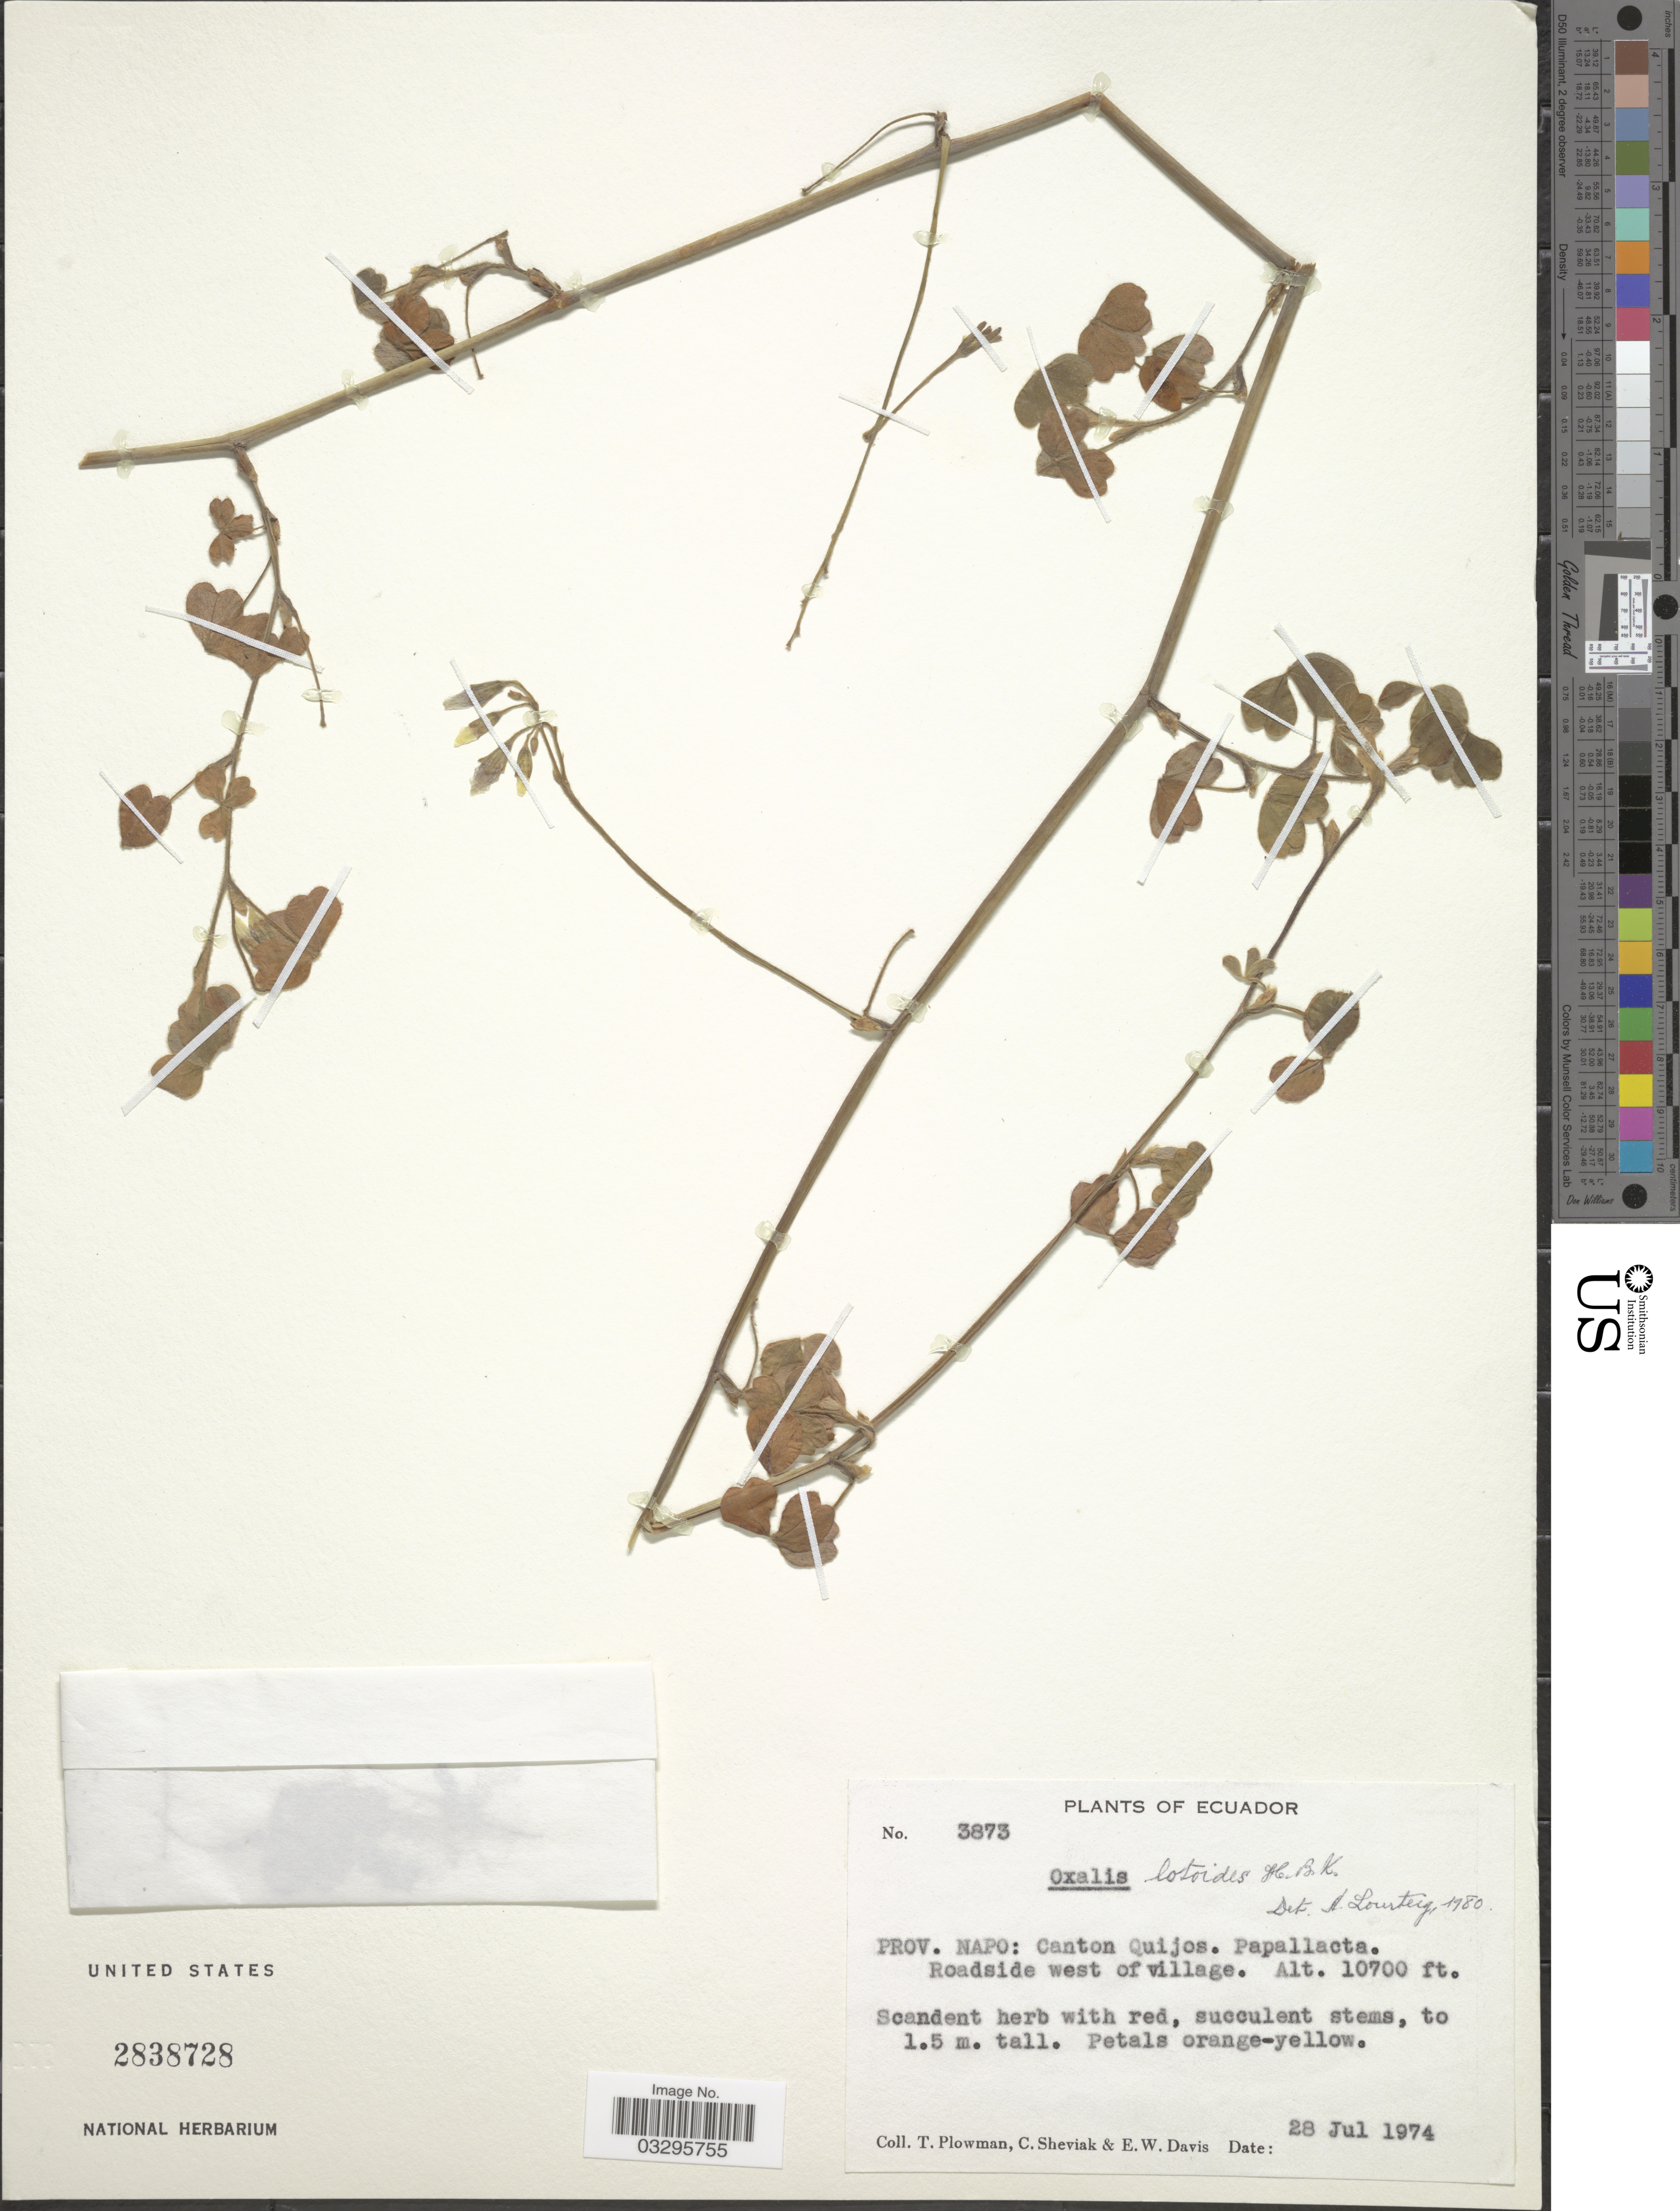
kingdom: Plantae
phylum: Tracheophyta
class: Magnoliopsida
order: Oxalidales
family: Oxalidaceae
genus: Oxalis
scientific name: Oxalis lotoides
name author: Kunth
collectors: T. Plowman, C. J. Sheviak & E. W. Davis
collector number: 3873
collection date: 1974-07-28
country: Ecuador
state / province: Napo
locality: Canton Quijos. Papallacta. Roadside west of village.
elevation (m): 3261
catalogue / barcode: US 2838728